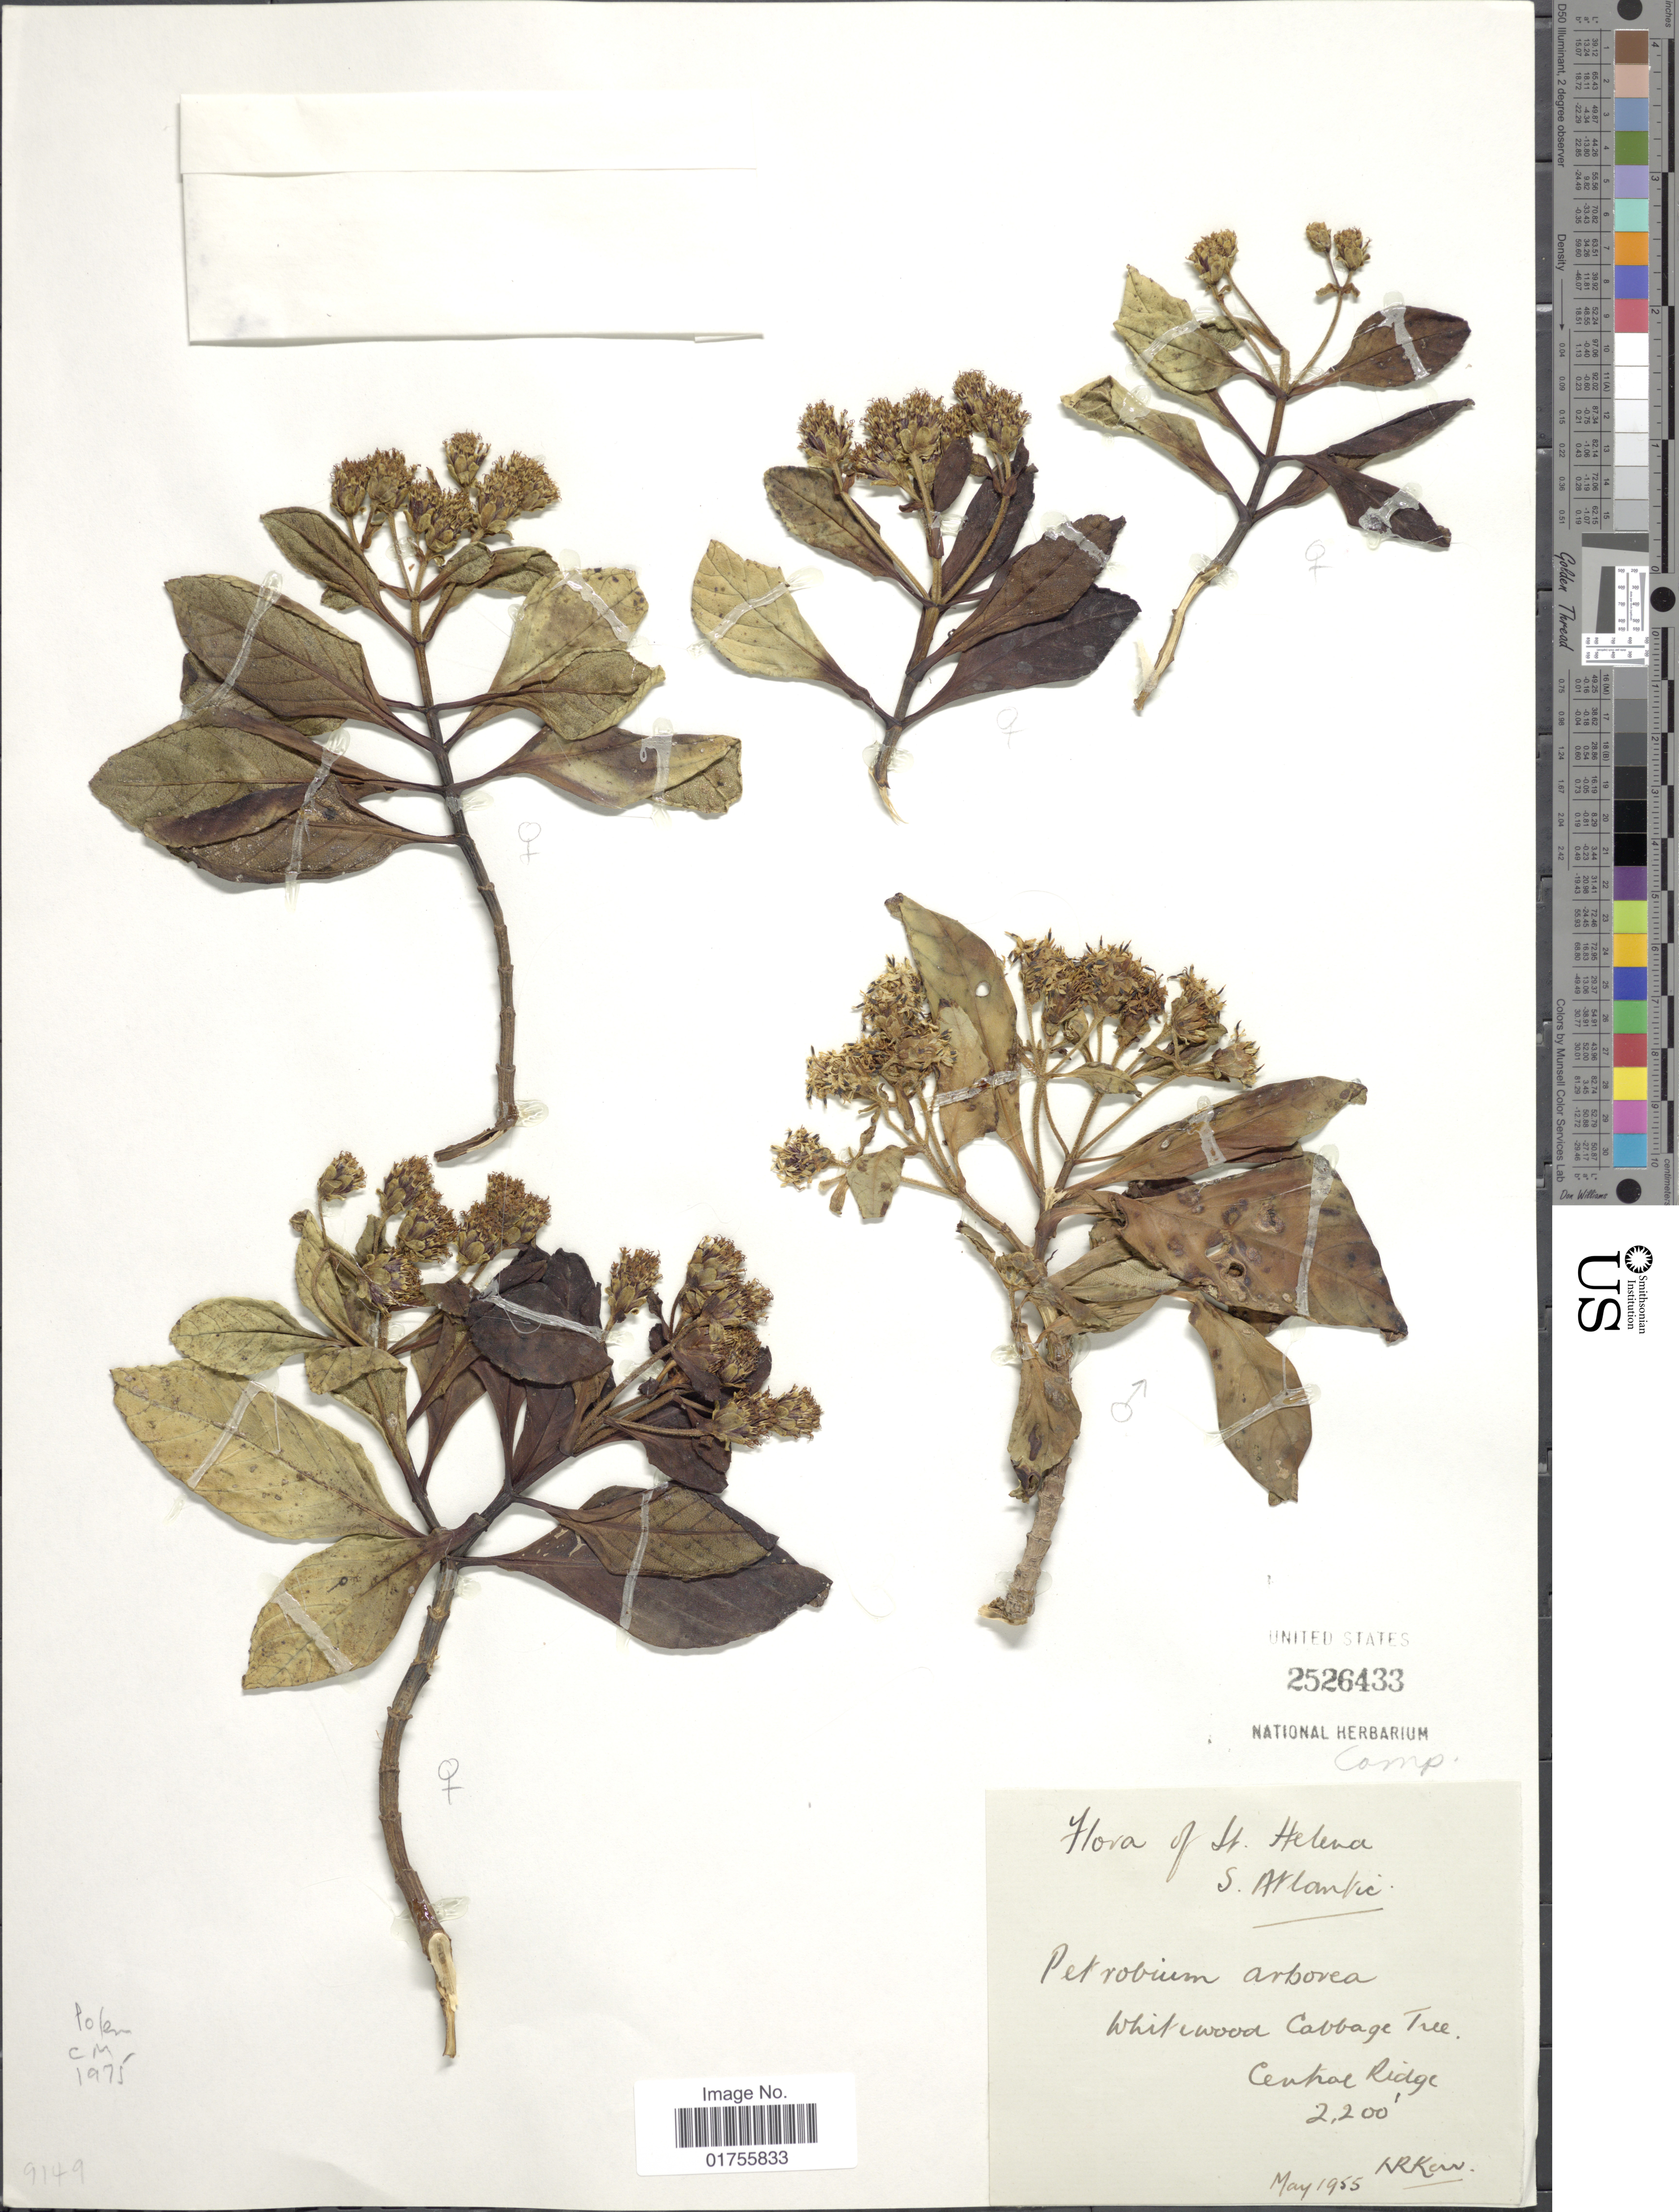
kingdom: Plantae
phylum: Tracheophyta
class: Magnoliopsida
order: Asterales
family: Asteraceae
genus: Petrobium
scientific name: Petrobium arboreum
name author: (J.R. Forst. & G. Forst.) R. Br. ex Spreng.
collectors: N. Kerr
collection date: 1955-05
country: St. Helena Islands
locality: St Helena, S Atlantic, Central Ridge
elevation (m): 671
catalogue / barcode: US 2526433